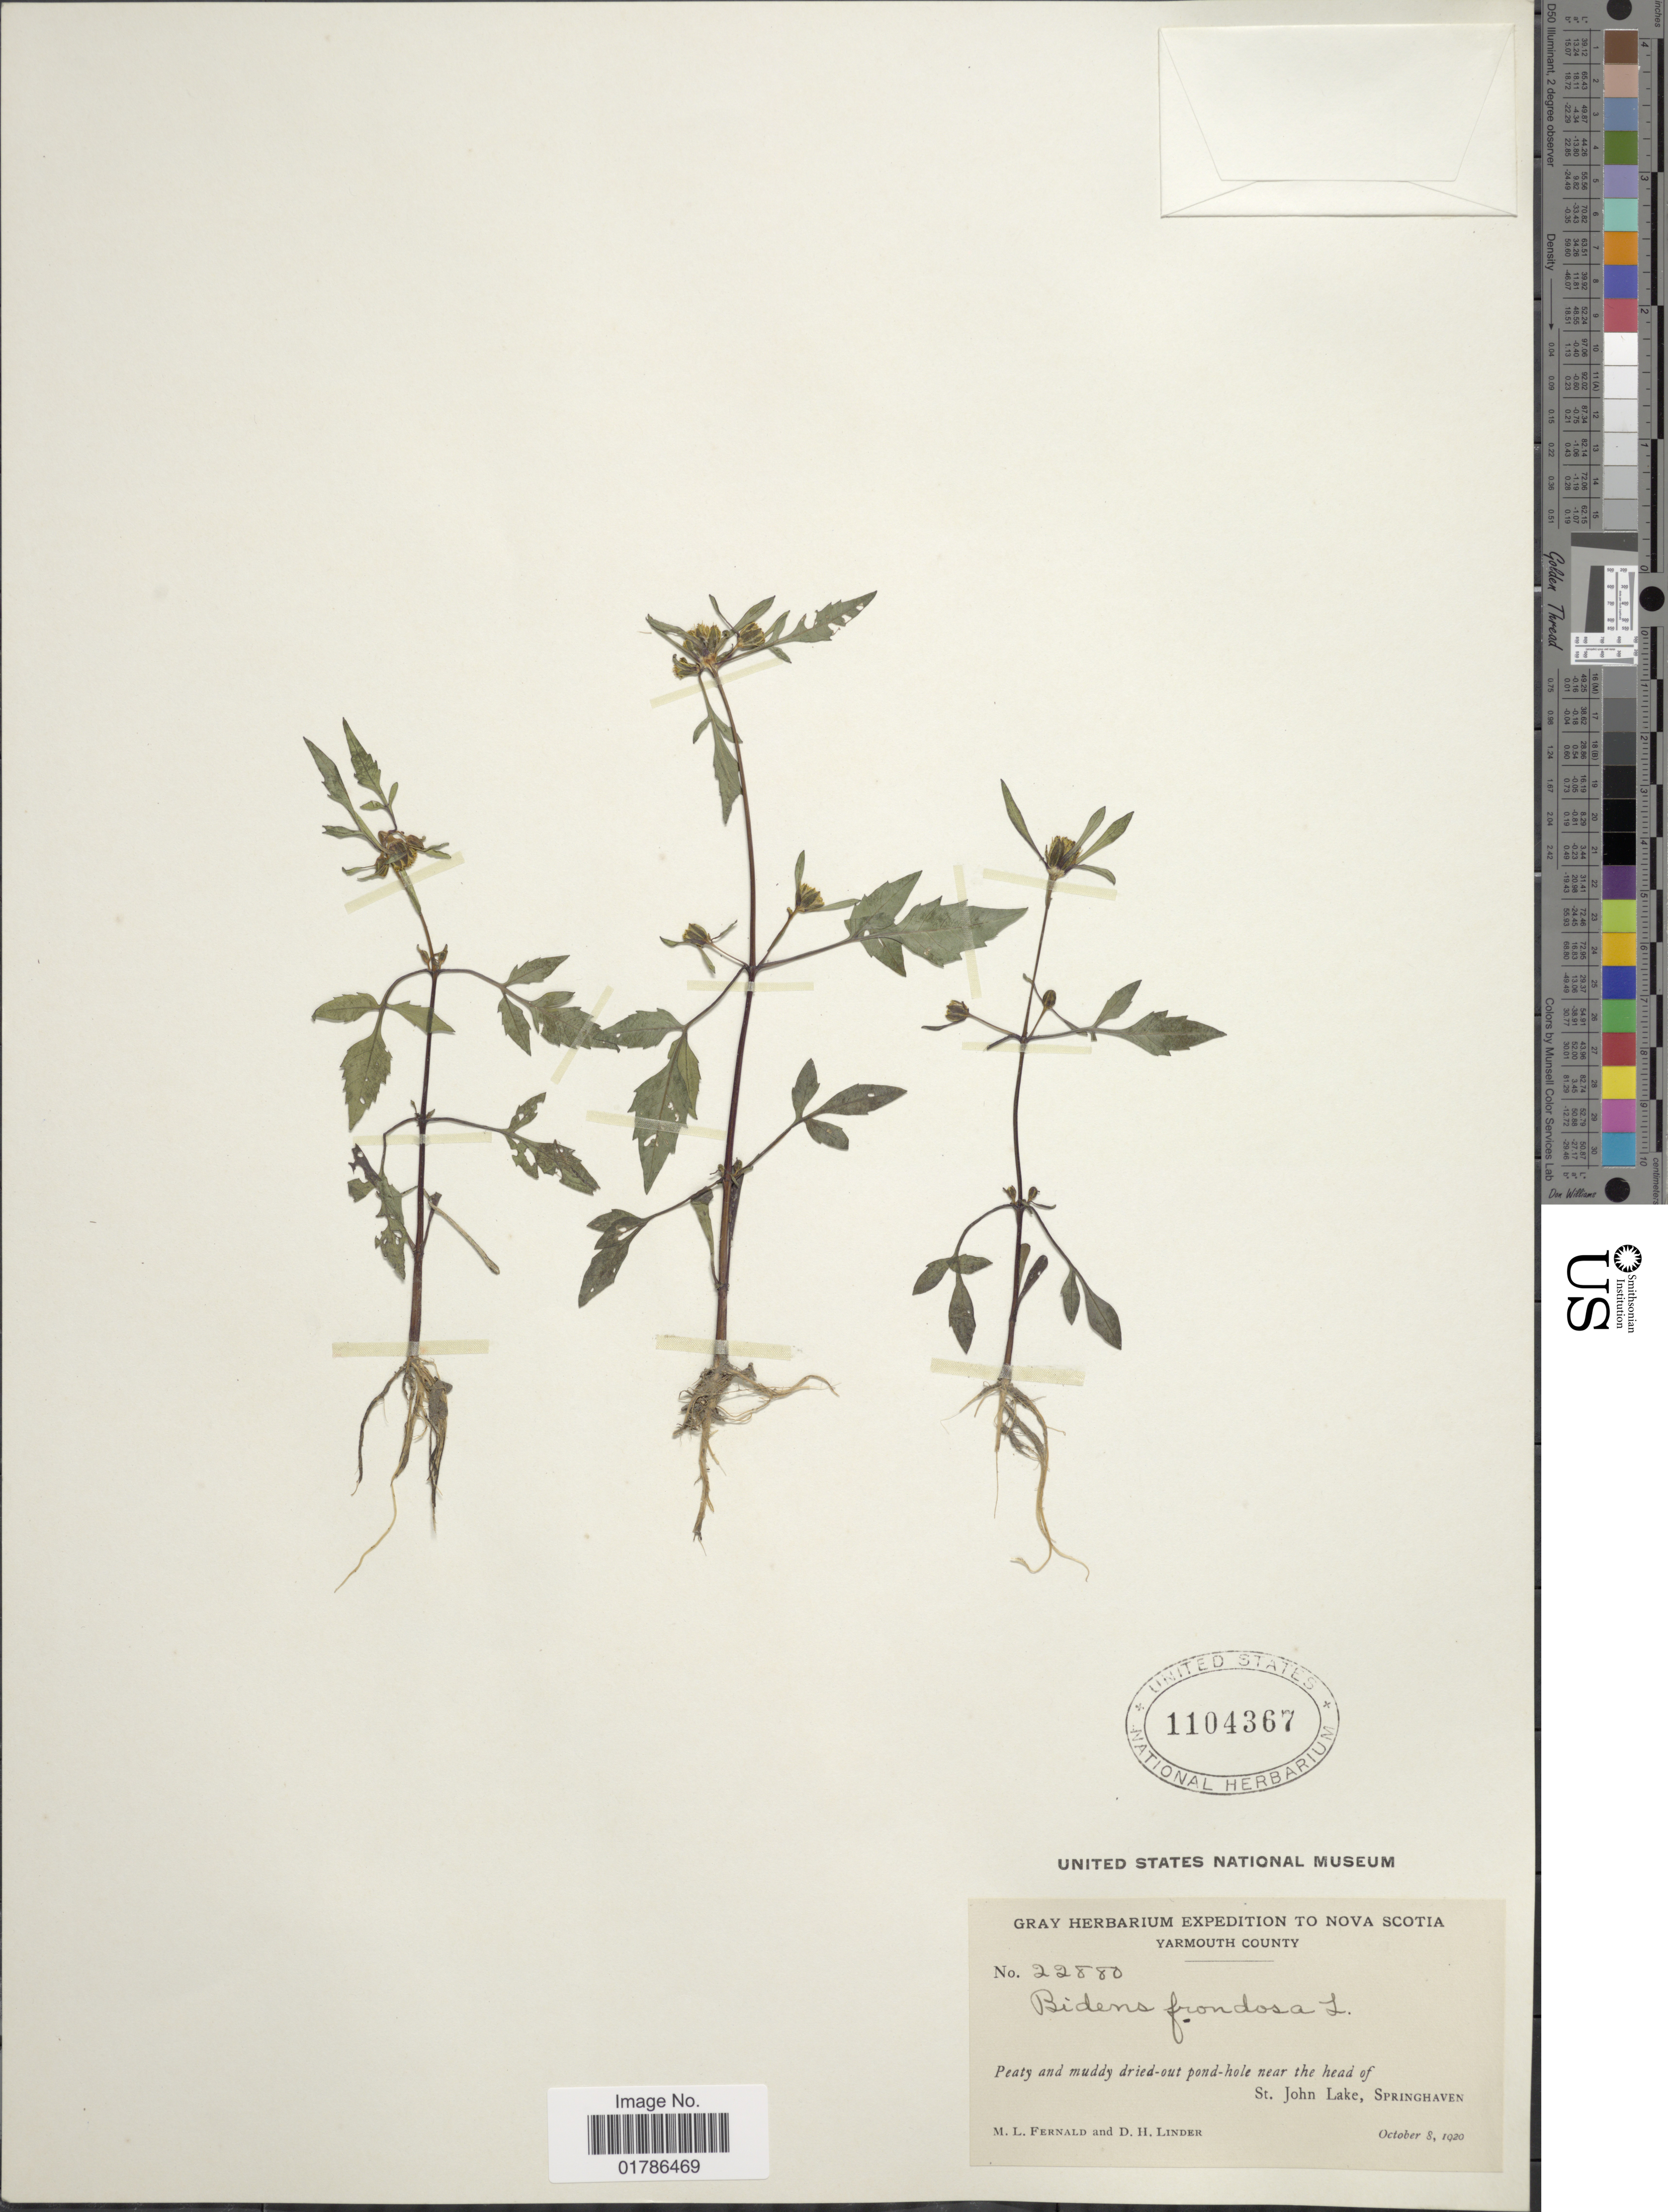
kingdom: Plantae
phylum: Tracheophyta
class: Magnoliopsida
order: Asterales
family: Asteraceae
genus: Bidens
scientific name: Bidens frondosa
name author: L.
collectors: M. L. Fernald & D. Linder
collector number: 22880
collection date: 1920-10-08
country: Canada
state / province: Nova Scotia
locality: Yarmouth County, near the head of St. John Lake, Springhaven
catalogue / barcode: US 1104367